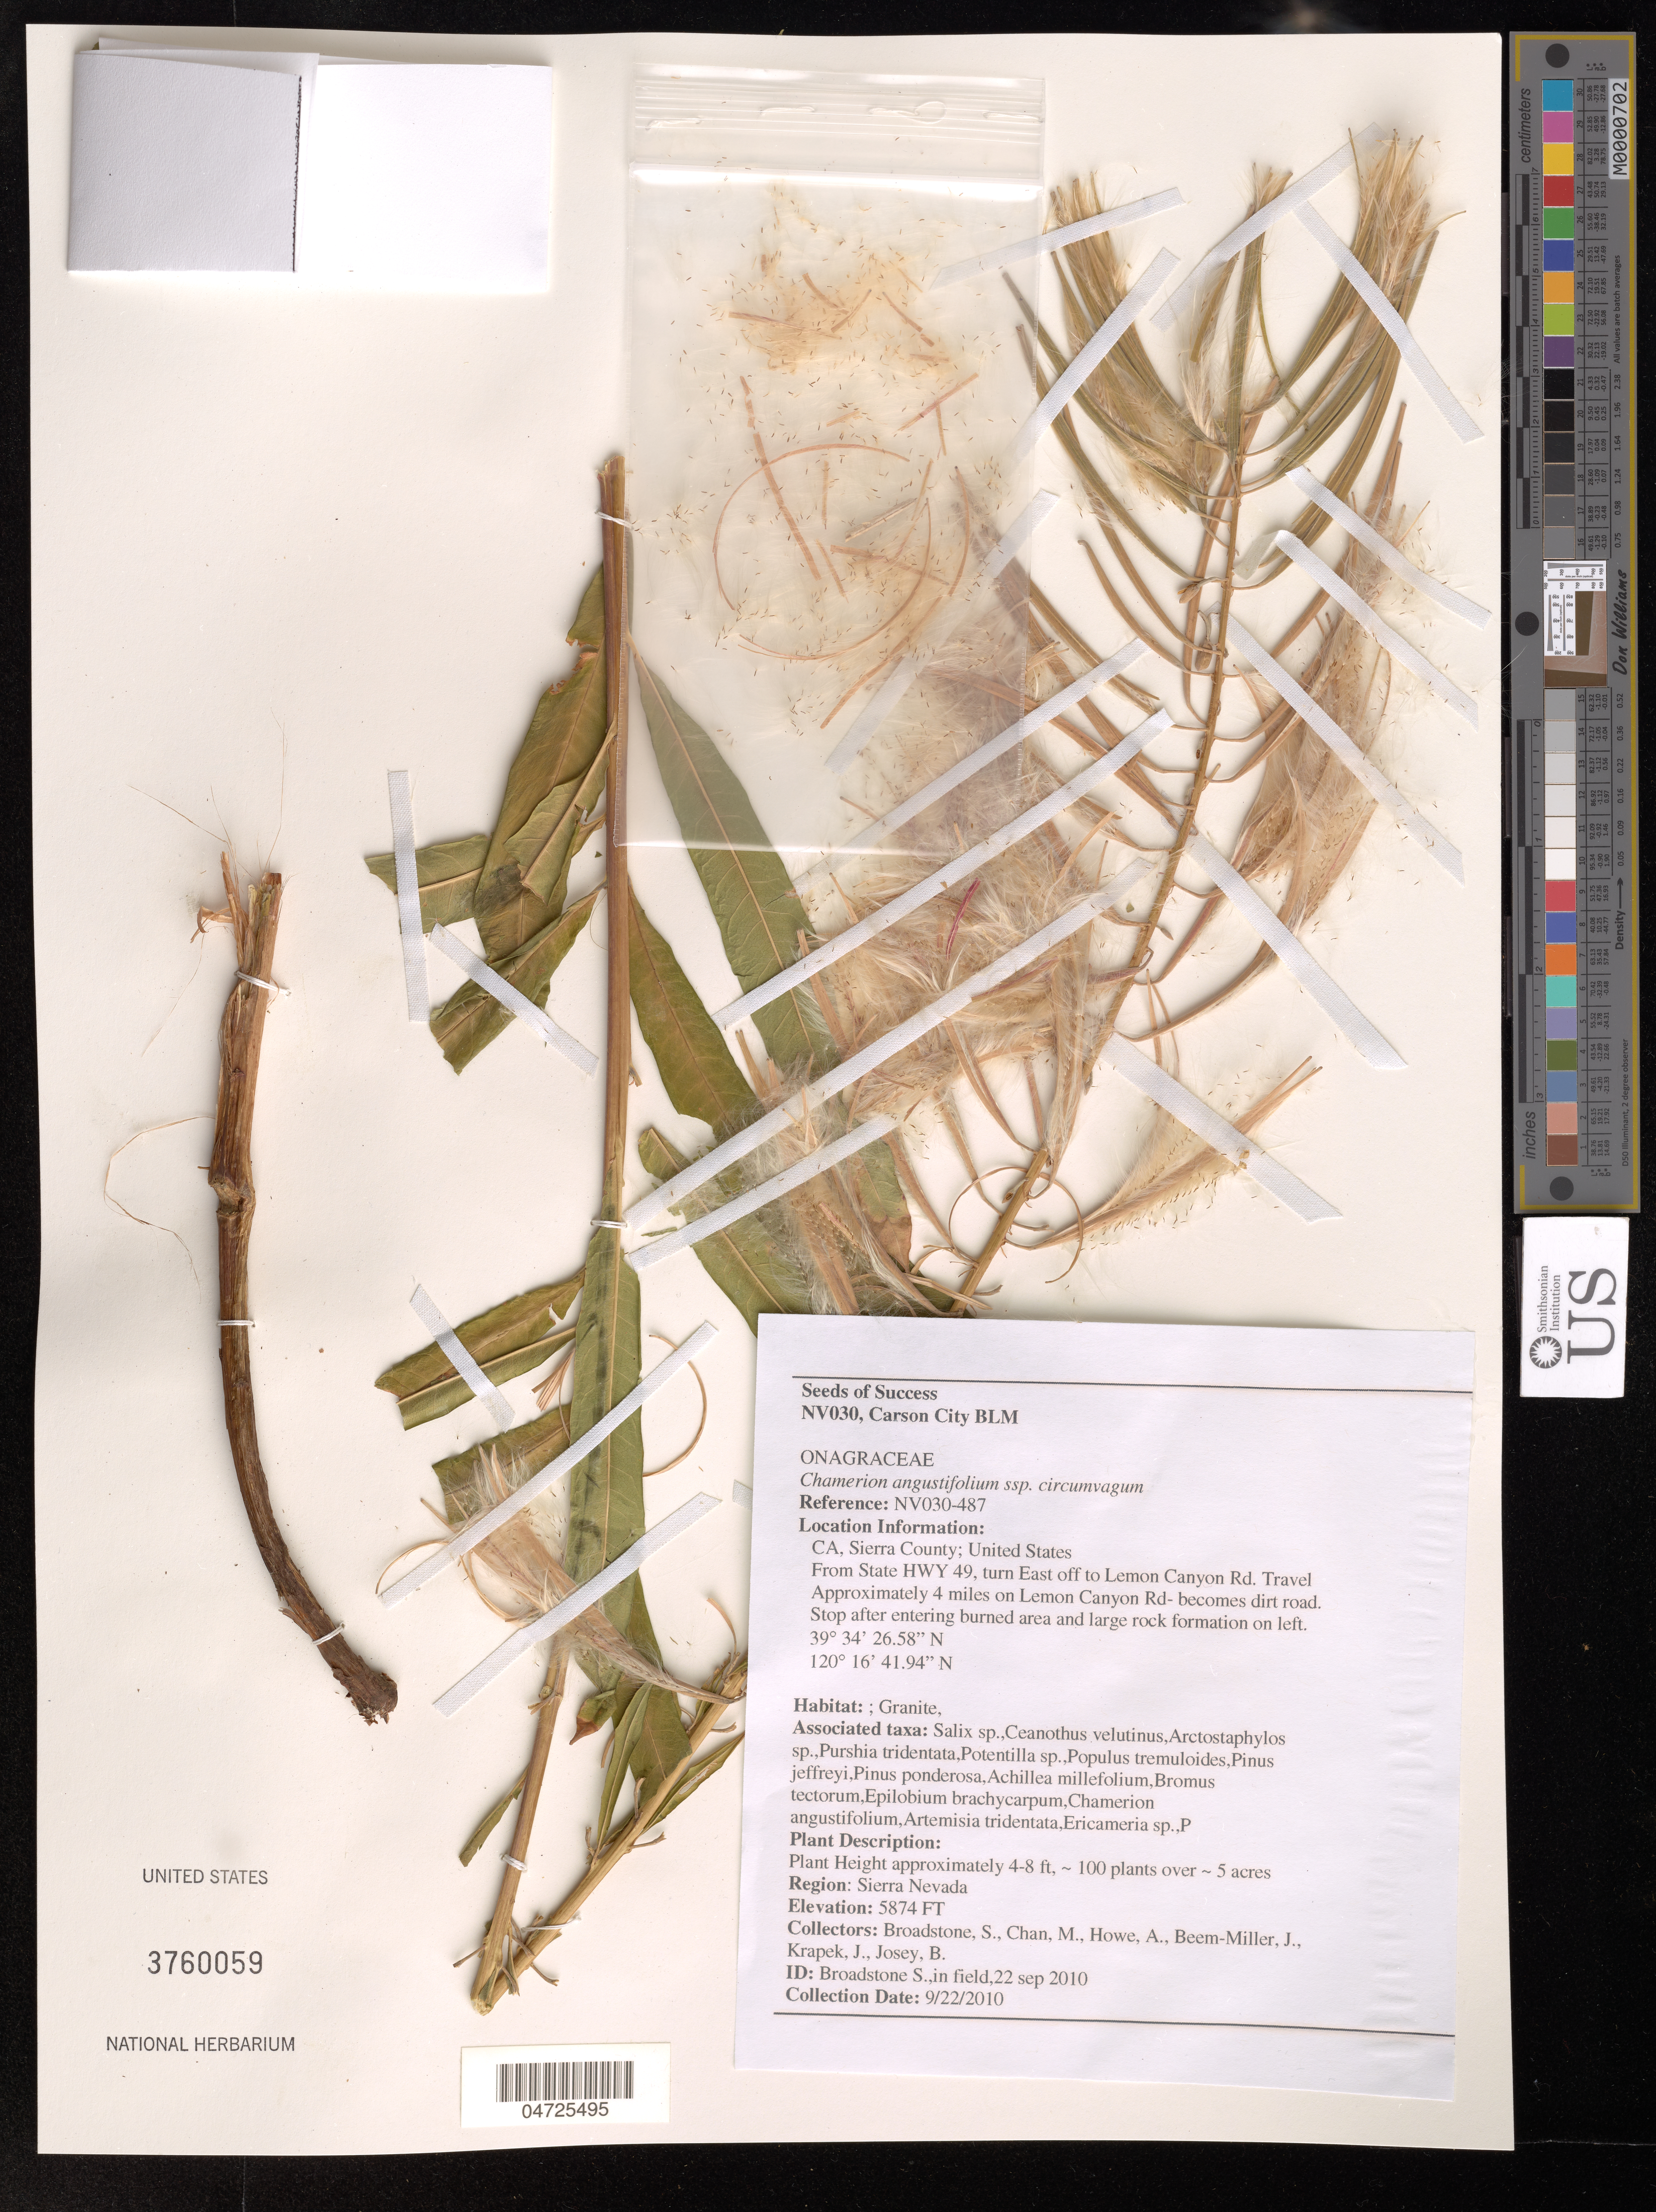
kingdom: Plantae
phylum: Tracheophyta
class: Magnoliopsida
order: Myrtales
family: Onagraceae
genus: Chamerion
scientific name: Chamerion angustifolium subsp. angustifolium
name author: (L.) Holub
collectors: S. Broadstone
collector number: NV030-487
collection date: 2010-09-22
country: United States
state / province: California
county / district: Sierra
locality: Sierra County. From State HWY 49, turn East off to Lemon Canyon Rd. Travel Approximately 4 miles on Lemon Canyon Rd- becomes dirt road. Stop after entering burned area and large rock formation on left. Region: Sierra Nevada.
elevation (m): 1790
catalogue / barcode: US 3760059